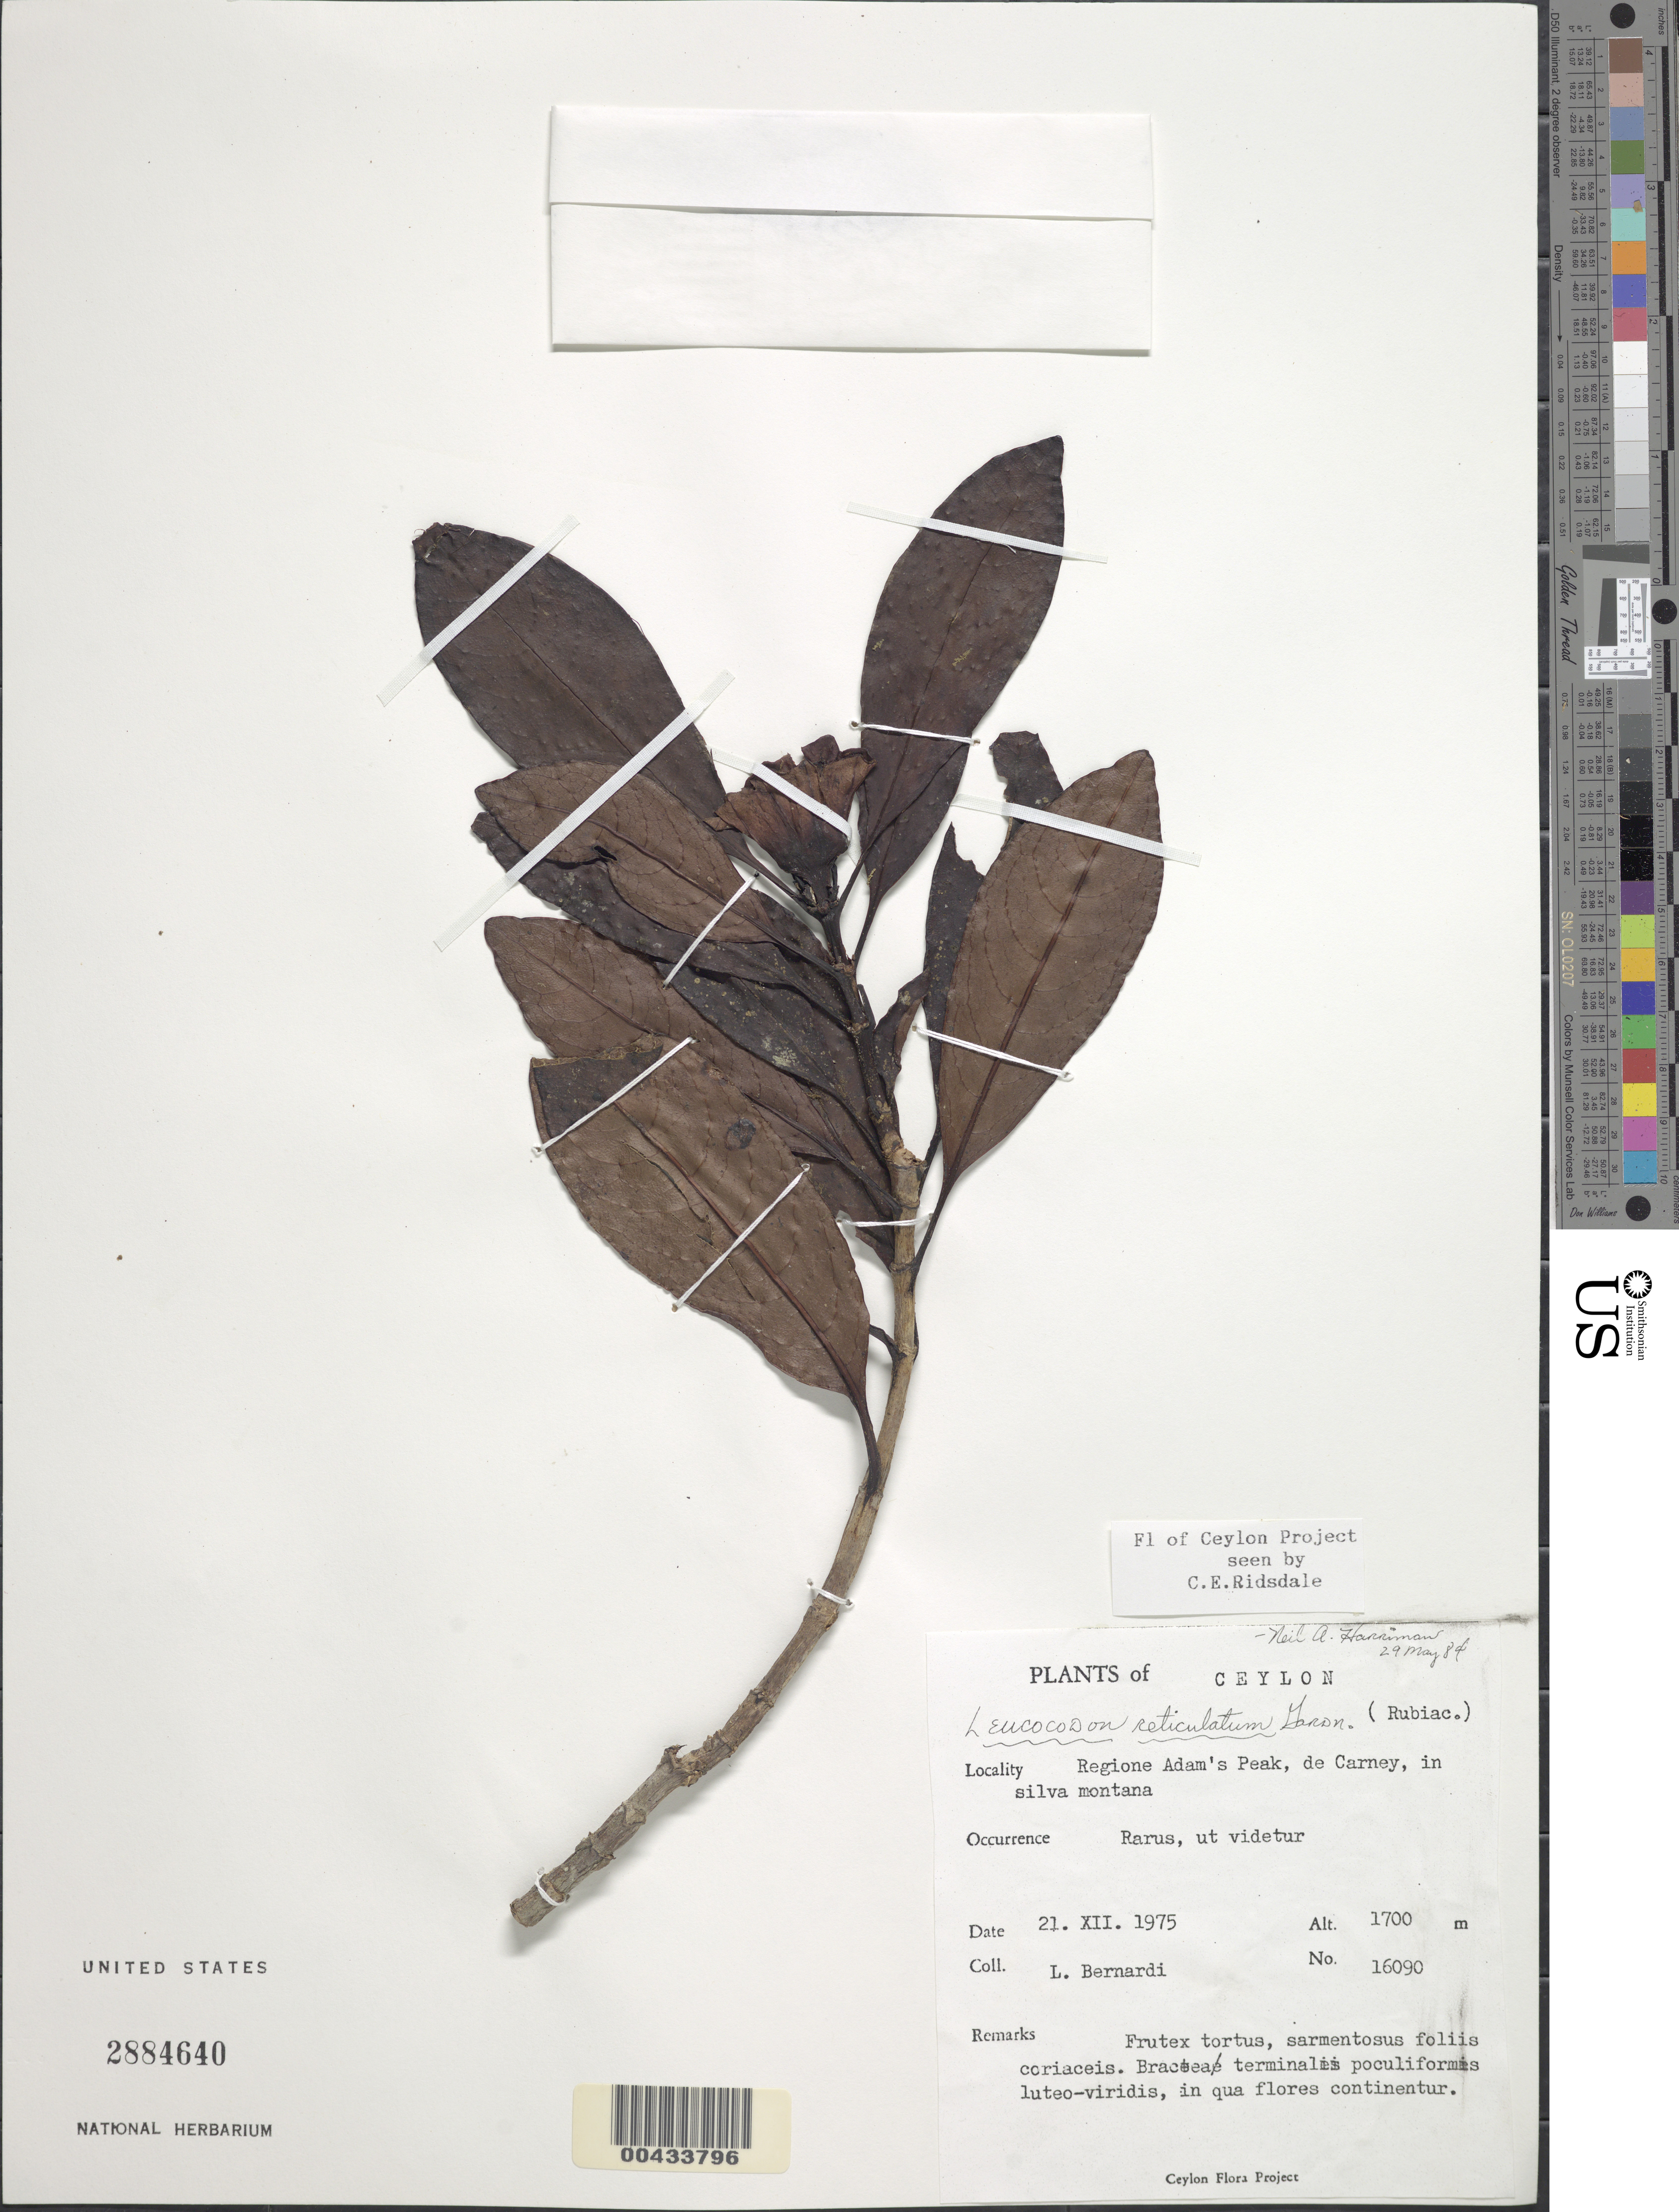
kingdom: Plantae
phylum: Tracheophyta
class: Magnoliopsida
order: Gentianales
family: Rubiaceae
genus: Leucocodon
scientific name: Leucocodon reticulatum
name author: Gardner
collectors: L. Bernardi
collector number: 16090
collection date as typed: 21 Dec 1975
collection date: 1975-12-21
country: Sri Lanka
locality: Region of Adam's Peak, Carney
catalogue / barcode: US 2884640